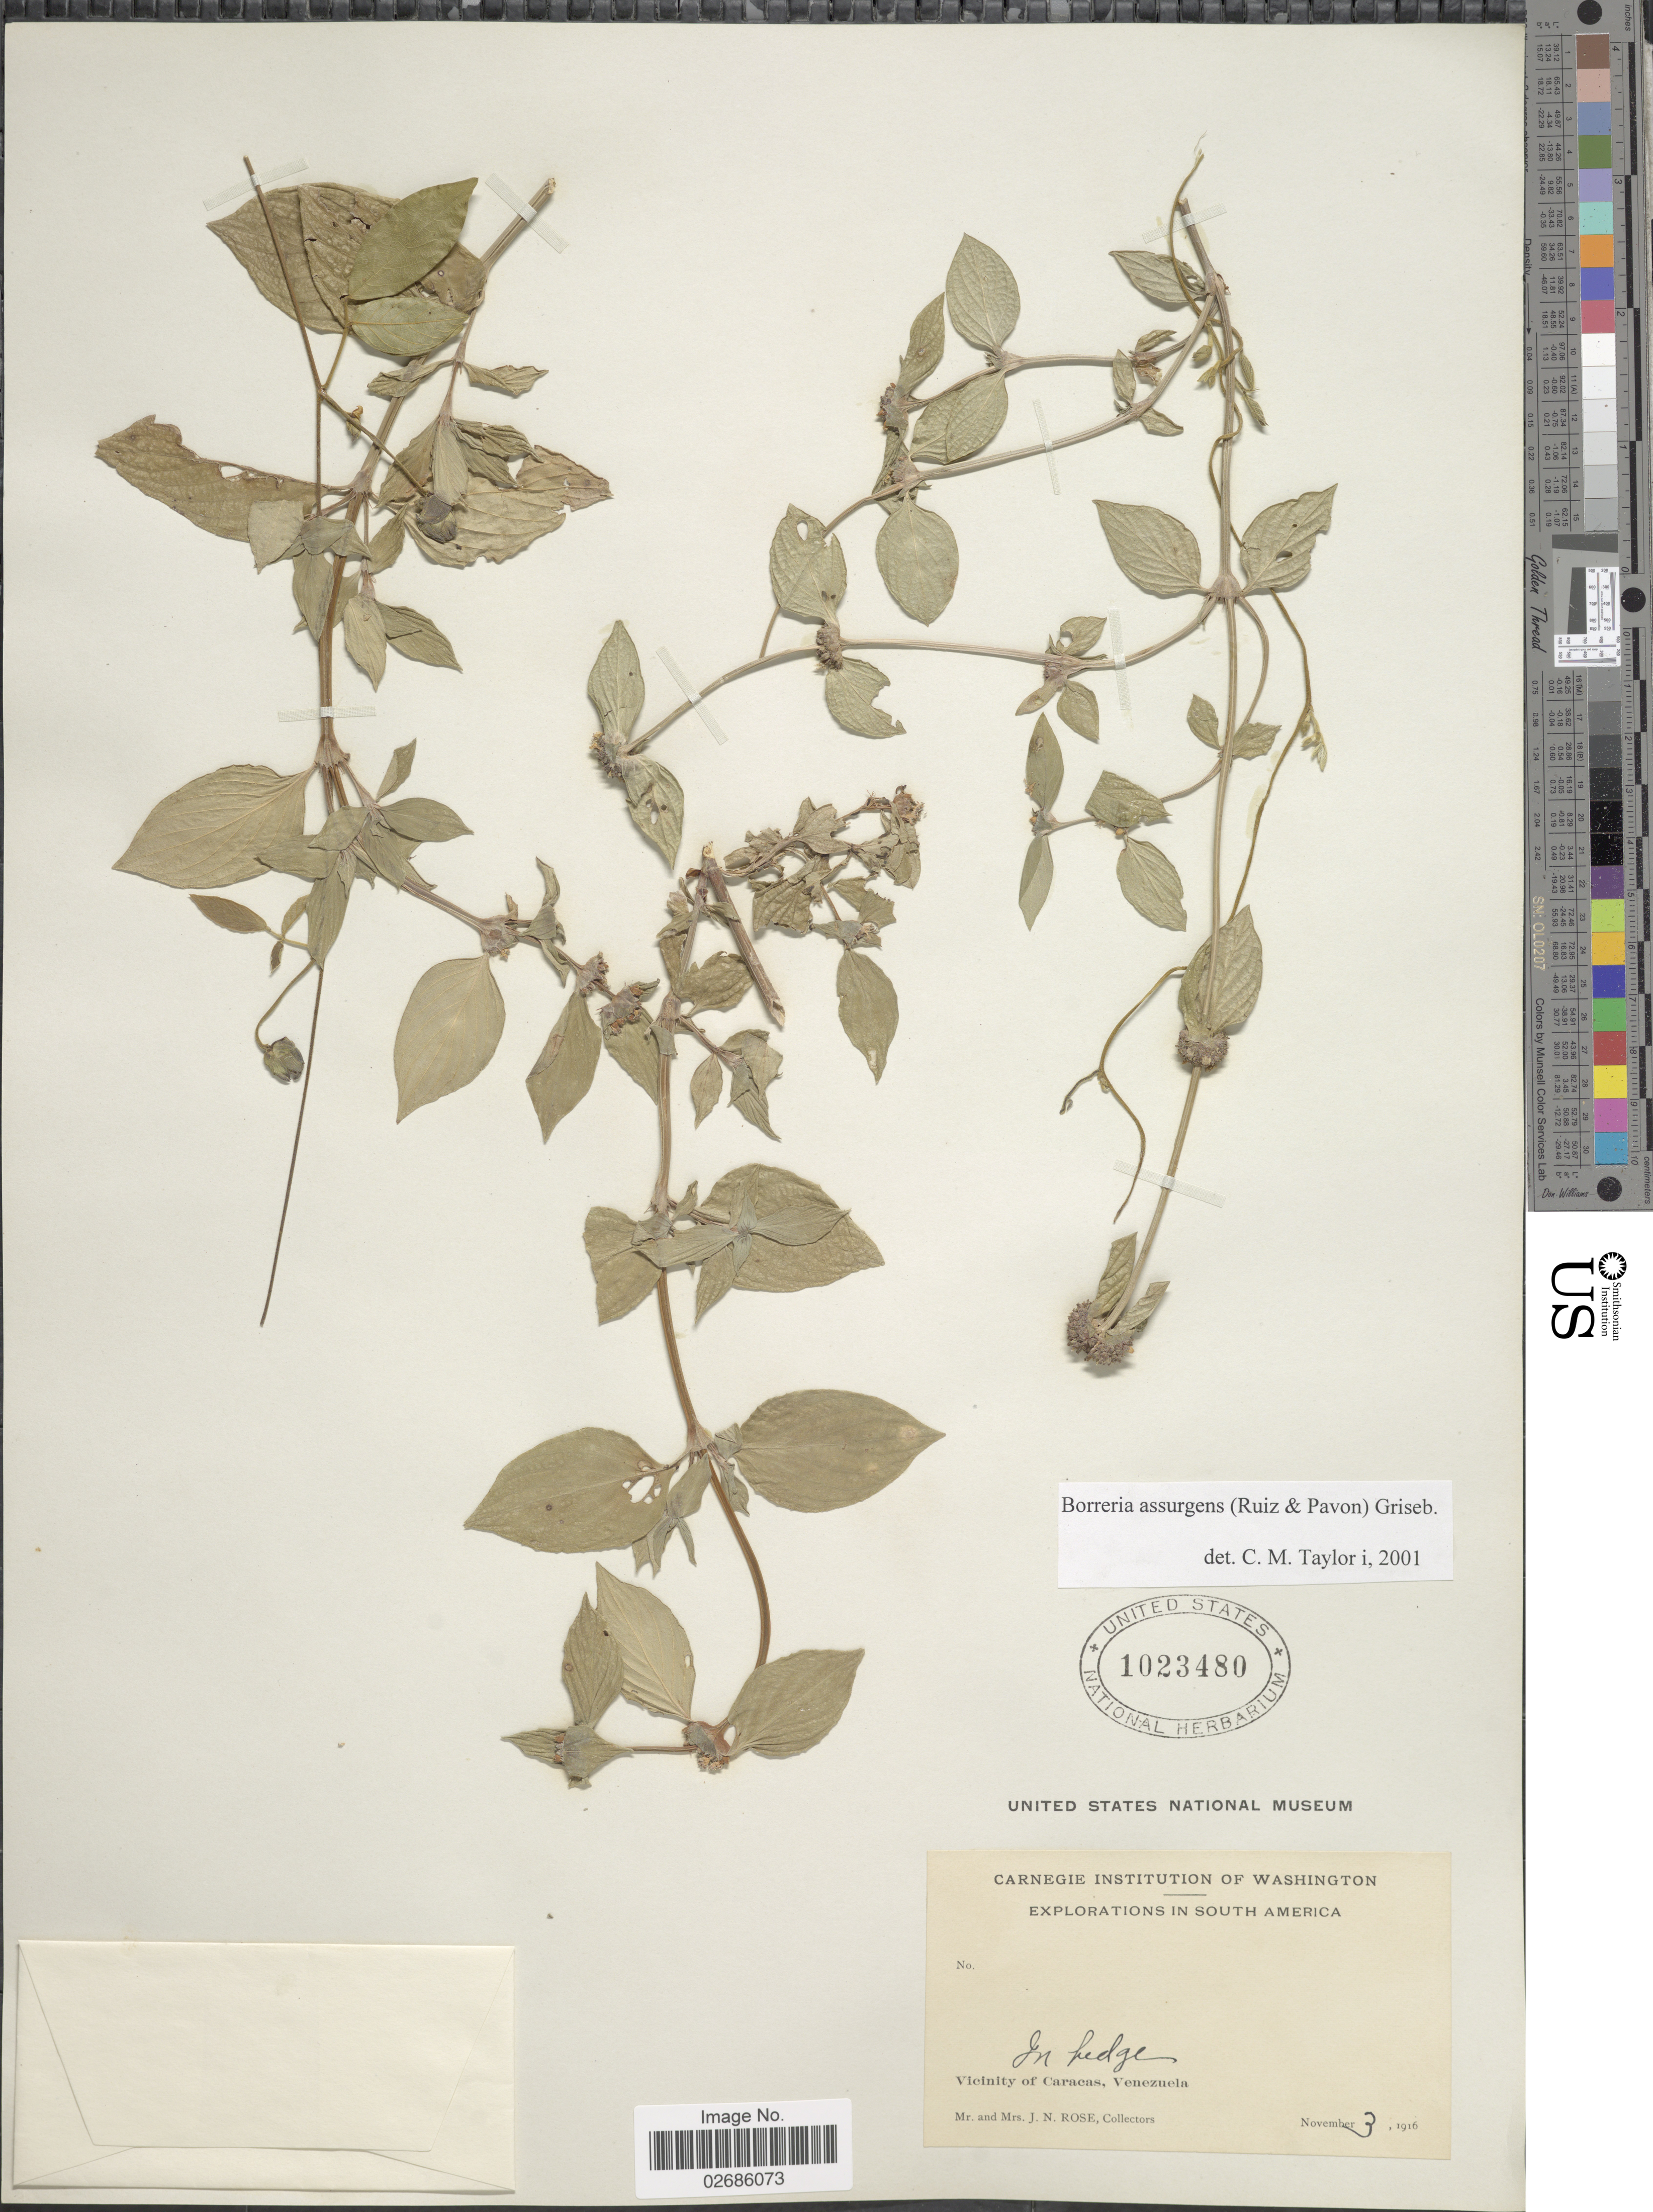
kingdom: Plantae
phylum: Tracheophyta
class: Magnoliopsida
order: Gentianales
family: Rubiaceae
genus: Borreria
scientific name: Borreria assurgens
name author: (Ruiz & Pav.) Griseb.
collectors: J. N. Rose & L. B. Rose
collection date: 1916-11-03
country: Venezuela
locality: Vicinity of Caracas.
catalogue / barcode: US 1023480